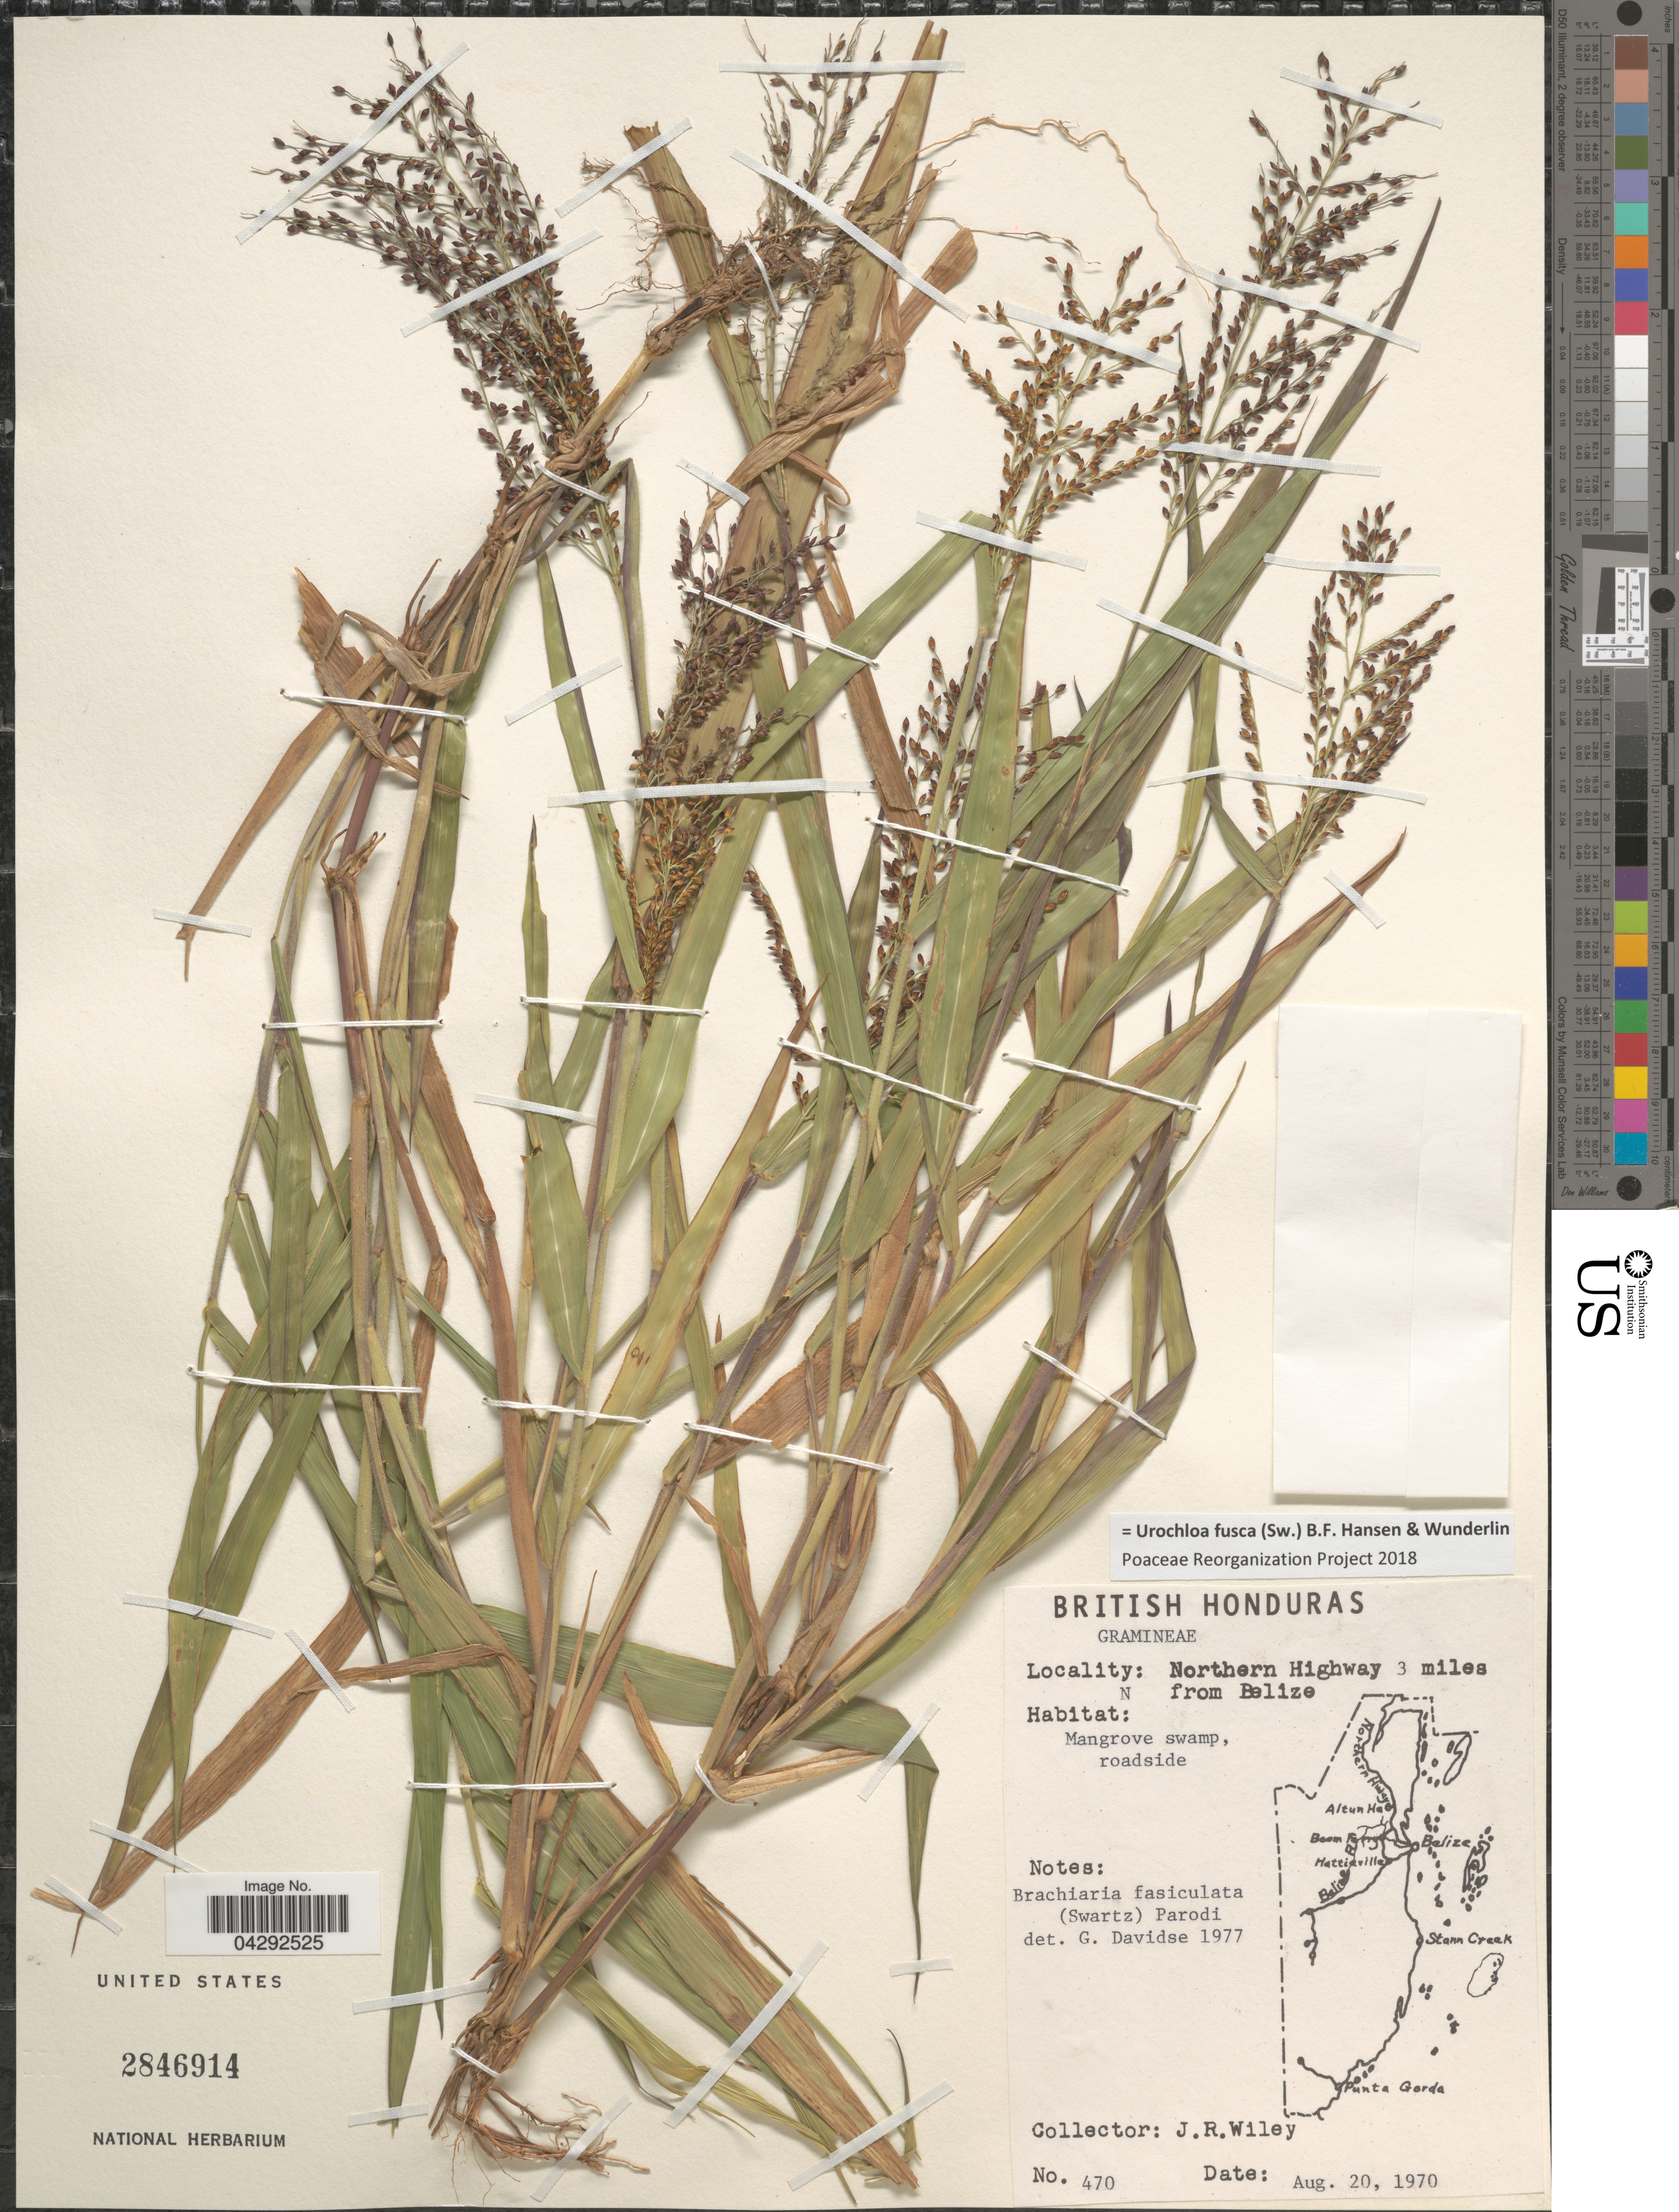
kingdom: Plantae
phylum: Tracheophyta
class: Liliopsida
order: Poales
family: Poaceae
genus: Urochloa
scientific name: Urochloa fusca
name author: (Sw.) B.F. Hansen & Wunderlin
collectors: J. Wiley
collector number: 470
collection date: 1970-08-20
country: Belize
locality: British Honduras. Northern Highway 3 miles N from Belize. Mangrove swamp, roadside.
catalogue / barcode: US 2846914